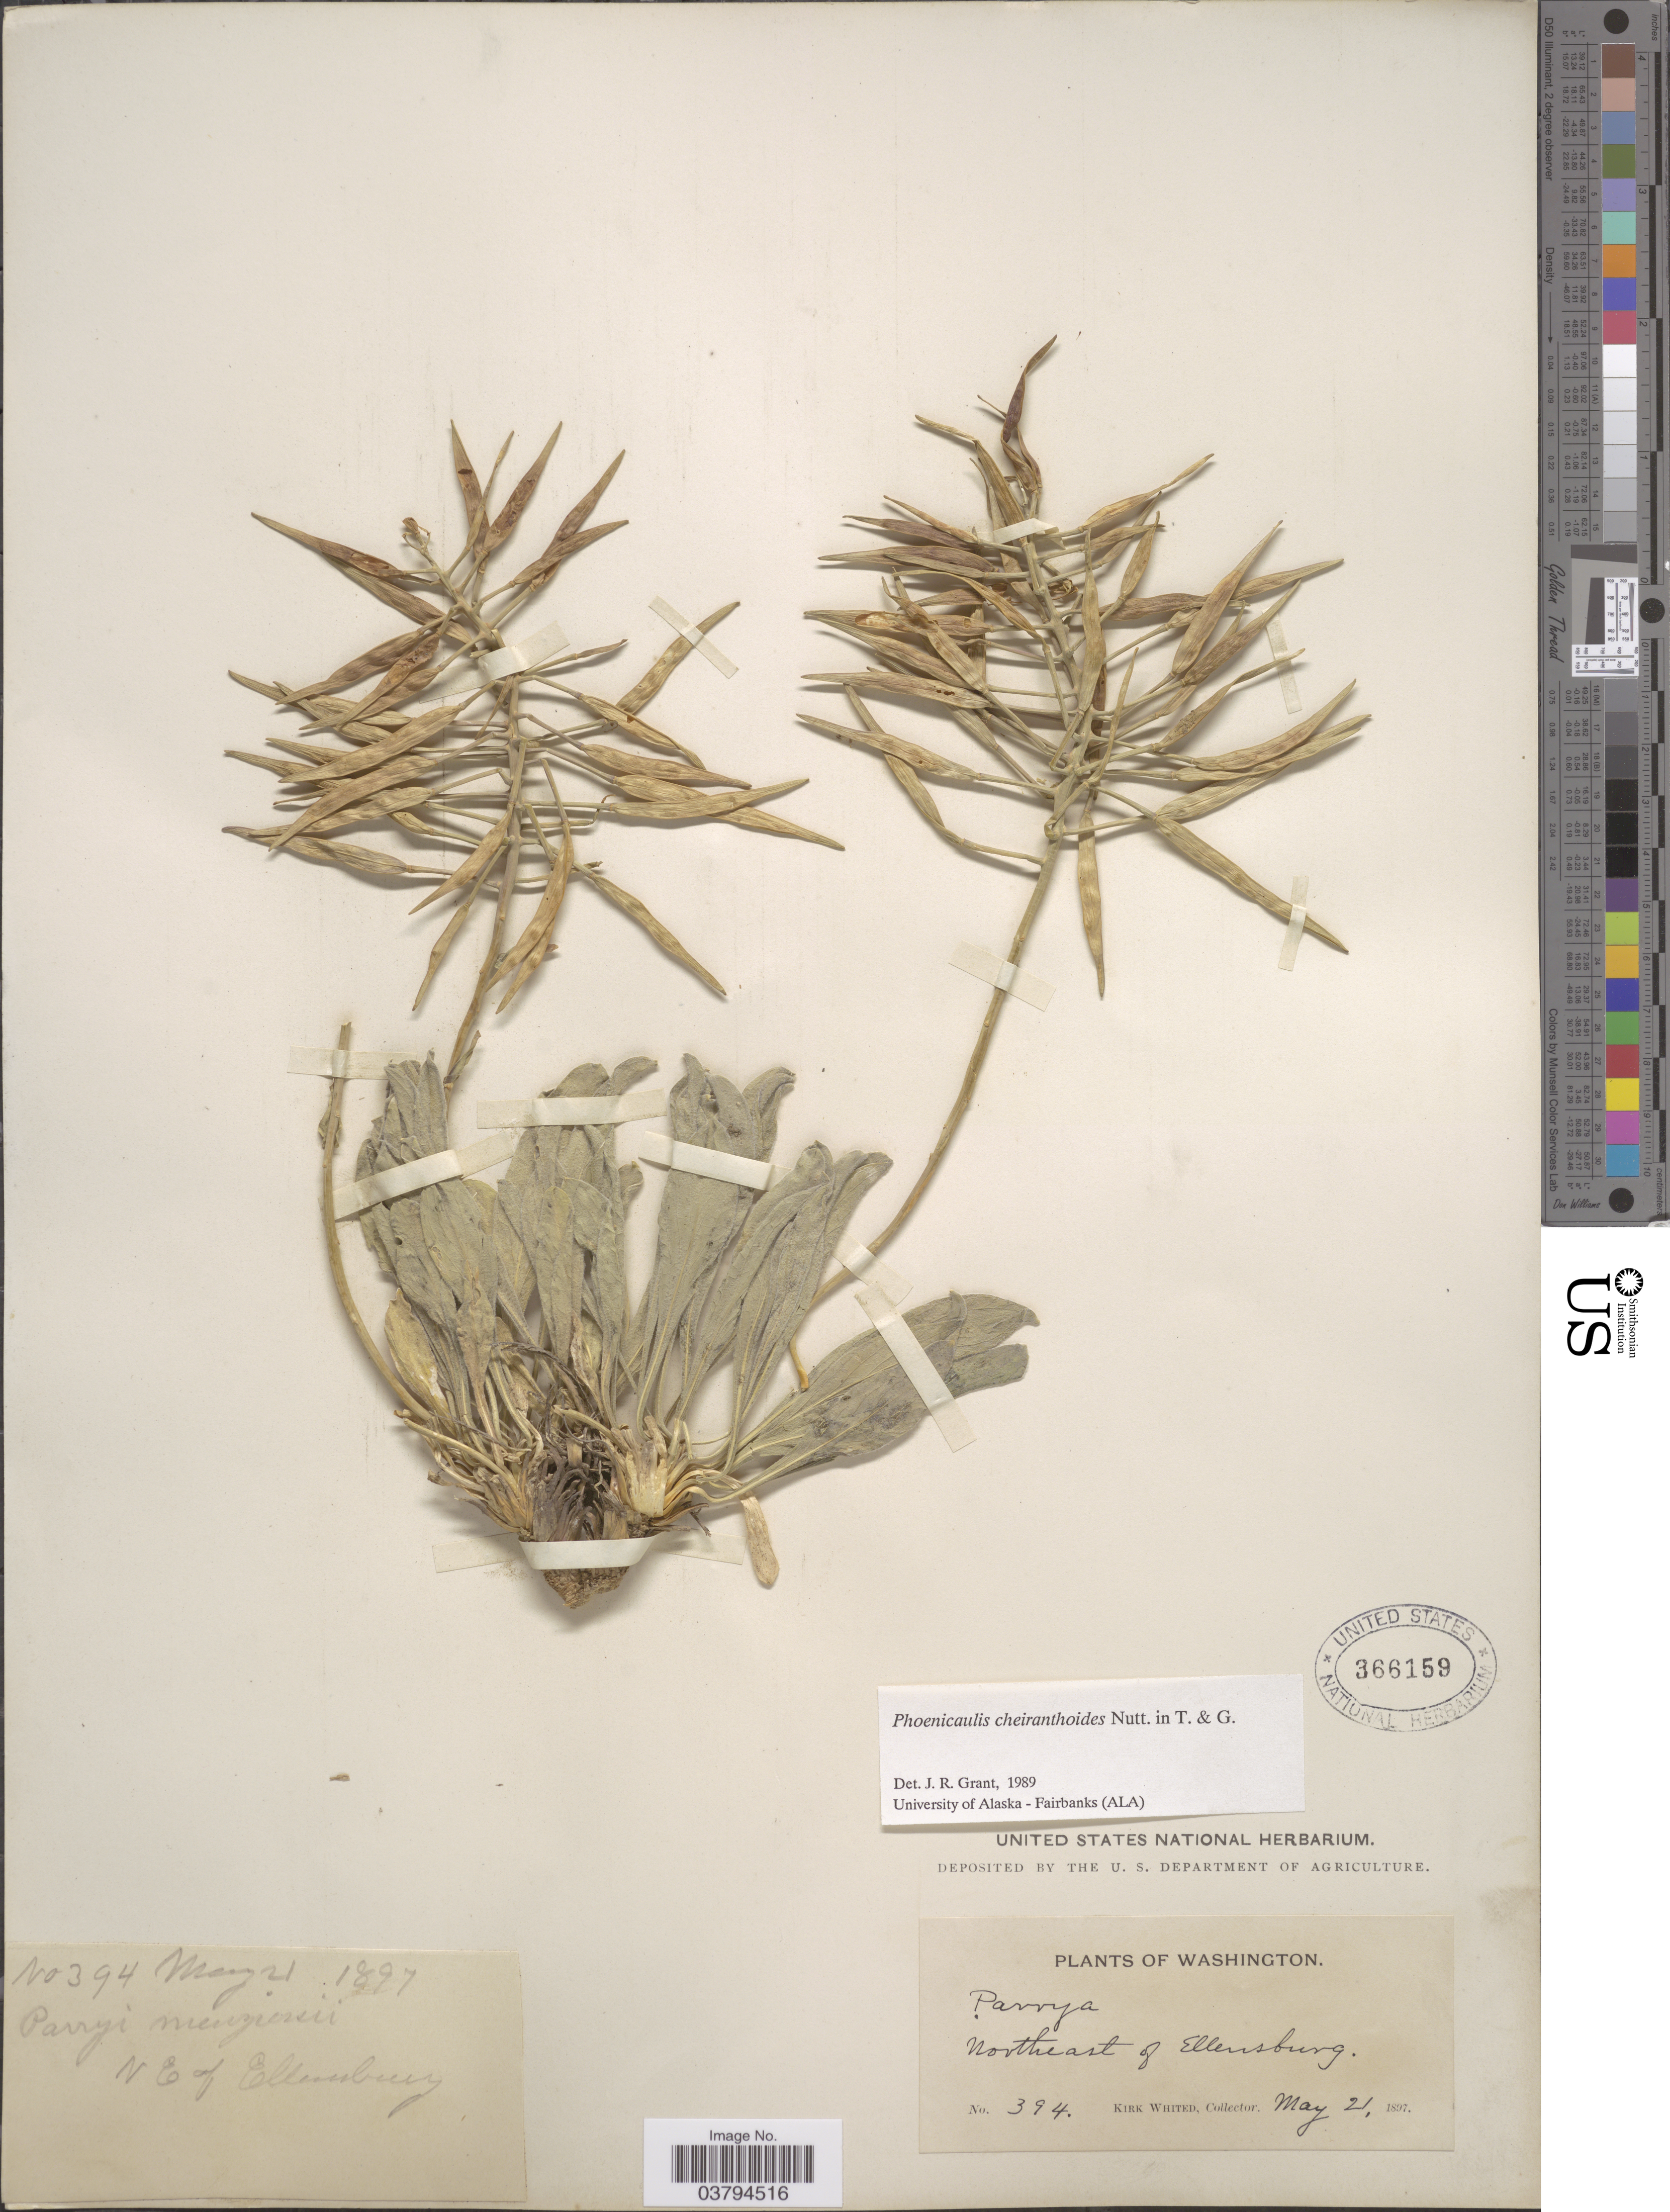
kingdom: Plantae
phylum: Tracheophyta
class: Magnoliopsida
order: Brassicales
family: Brassicaceae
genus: Phoenicaulis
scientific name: Phoenicaulis cheiranthoides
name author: Nutt.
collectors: K. Whited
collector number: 394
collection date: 1897-05-21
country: United States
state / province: Washington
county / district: Kittitas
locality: Northeast of Ellensburg.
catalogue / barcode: US 366159